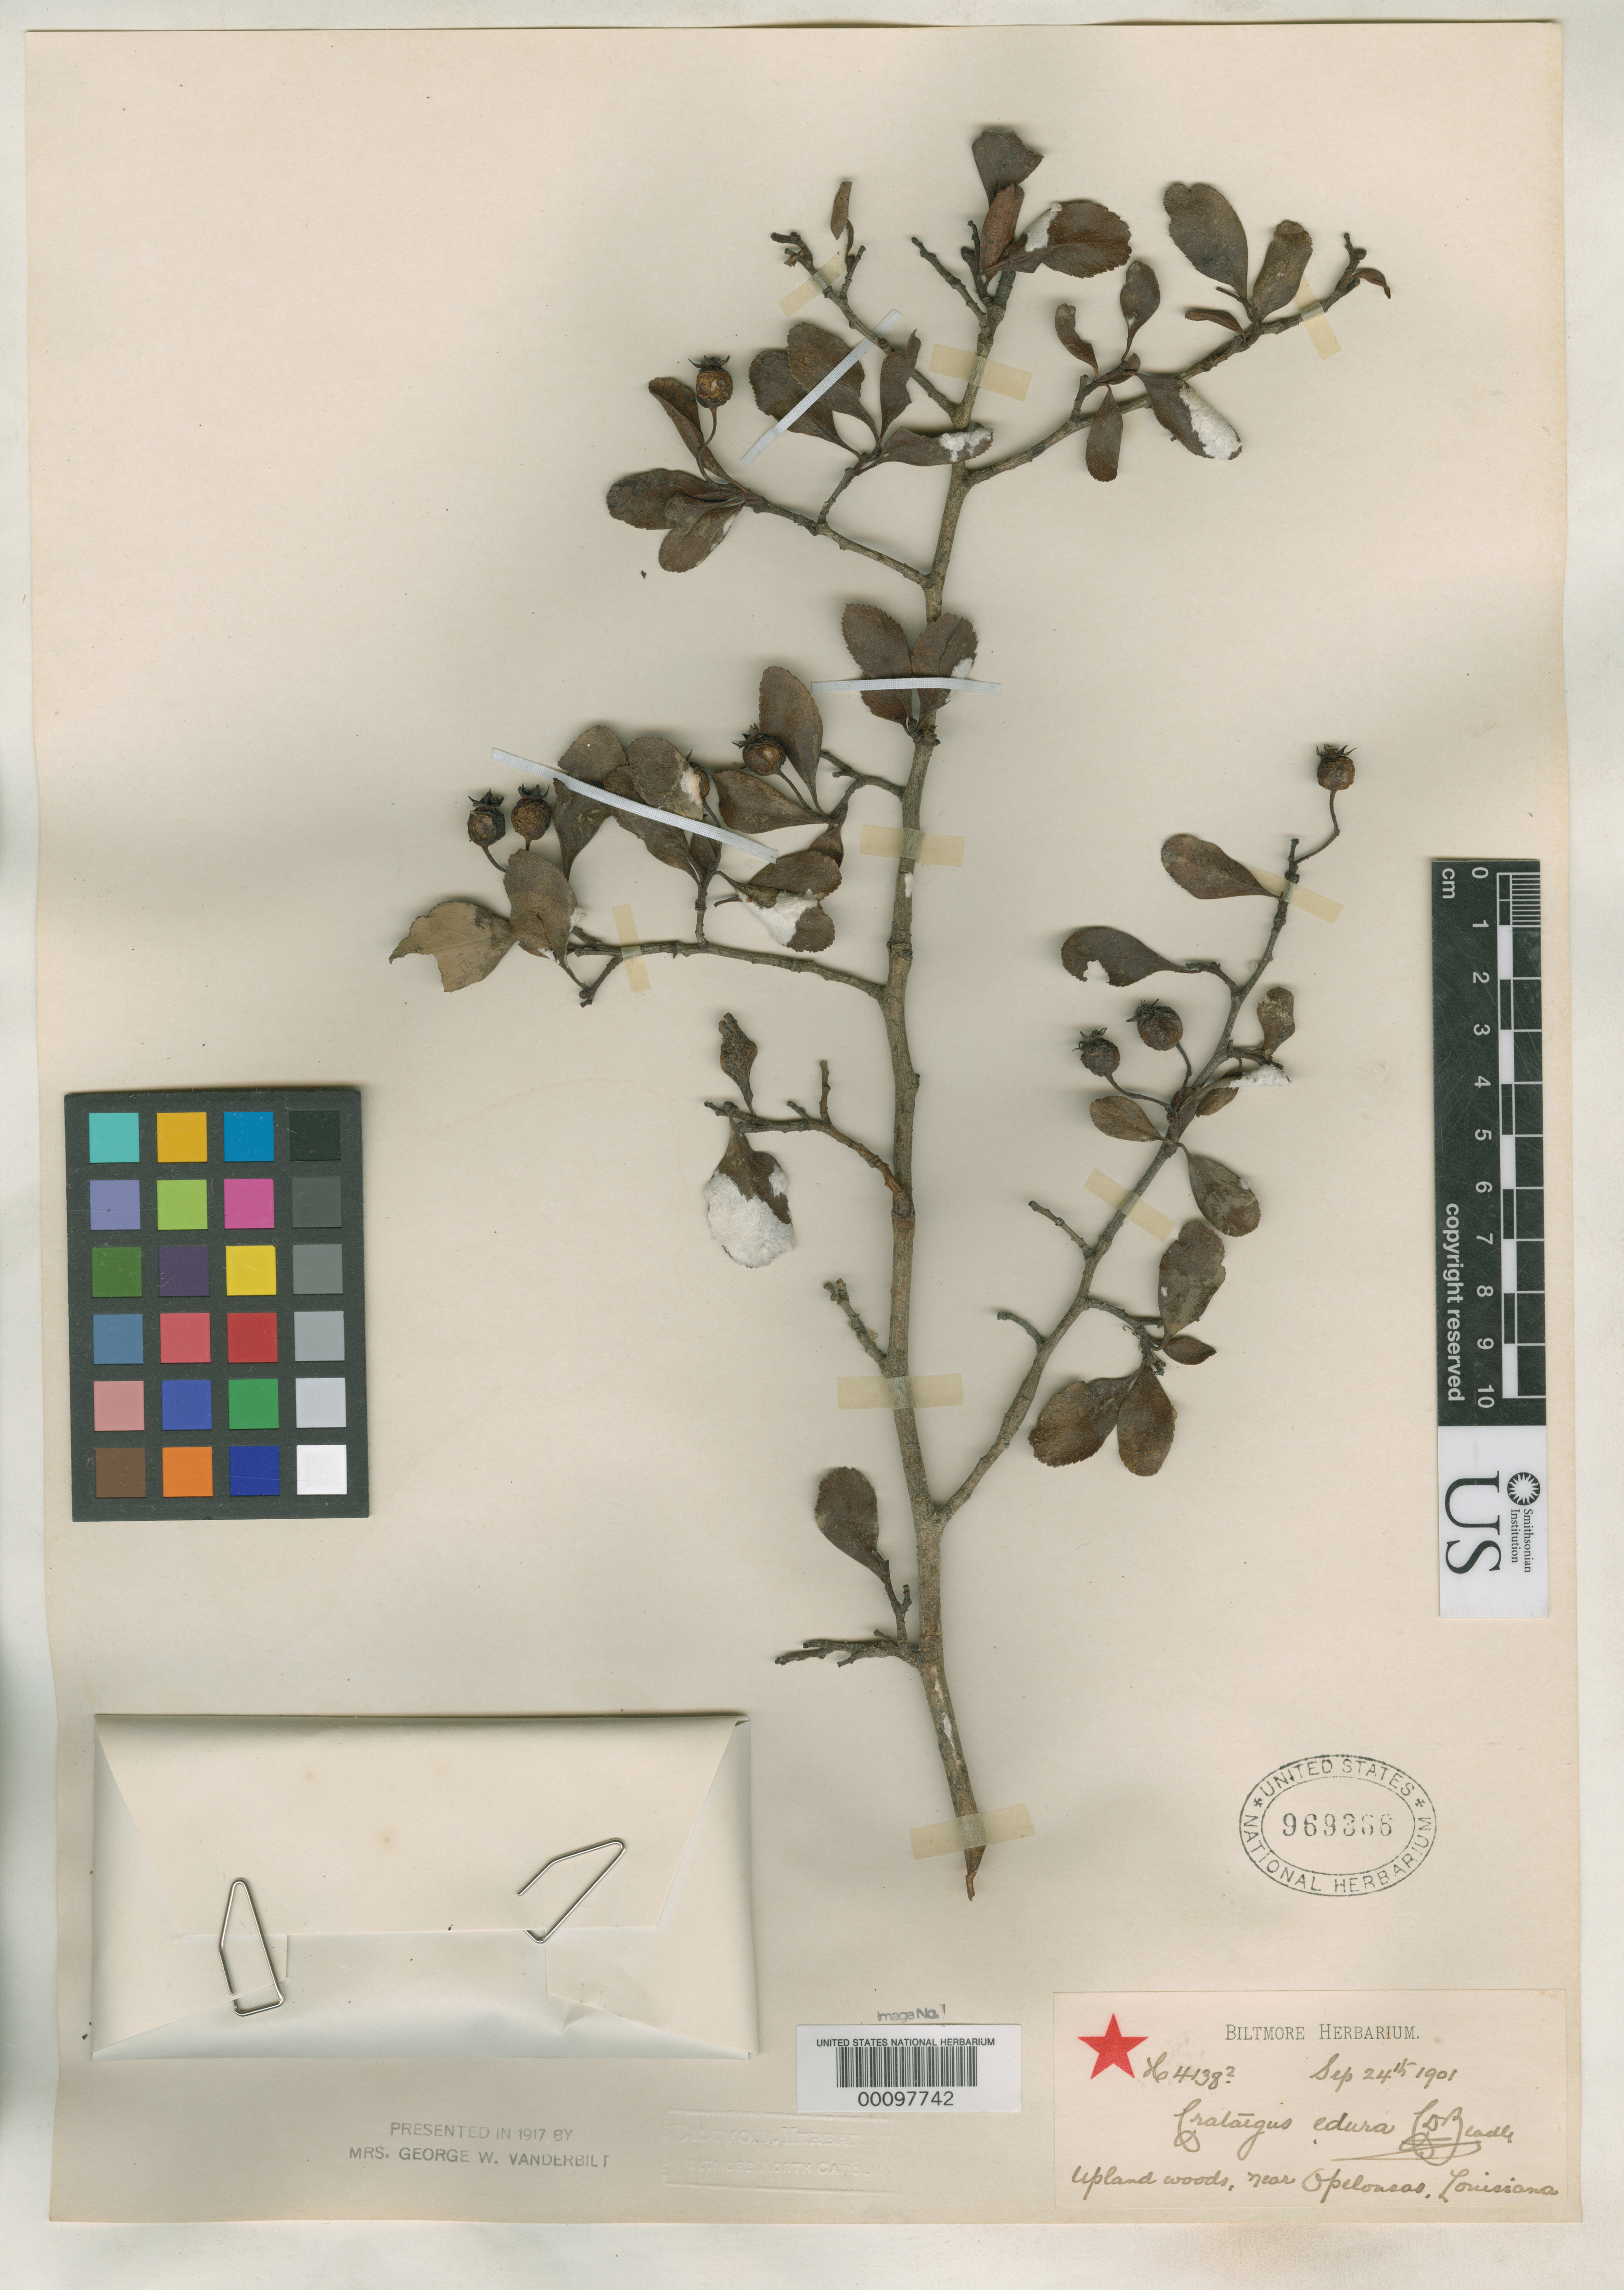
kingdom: Plantae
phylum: Tracheophyta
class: Magnoliopsida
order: Rosales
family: Rosaceae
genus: Crataegus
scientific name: Crataegus edura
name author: Beadle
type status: Syntype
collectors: ex herb. Biltmore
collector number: H 4138(2)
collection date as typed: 24 Sep 1901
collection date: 1901-09-24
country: United States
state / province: Louisiana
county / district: St. Landry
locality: Near Opelonsas.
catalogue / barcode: US 969366